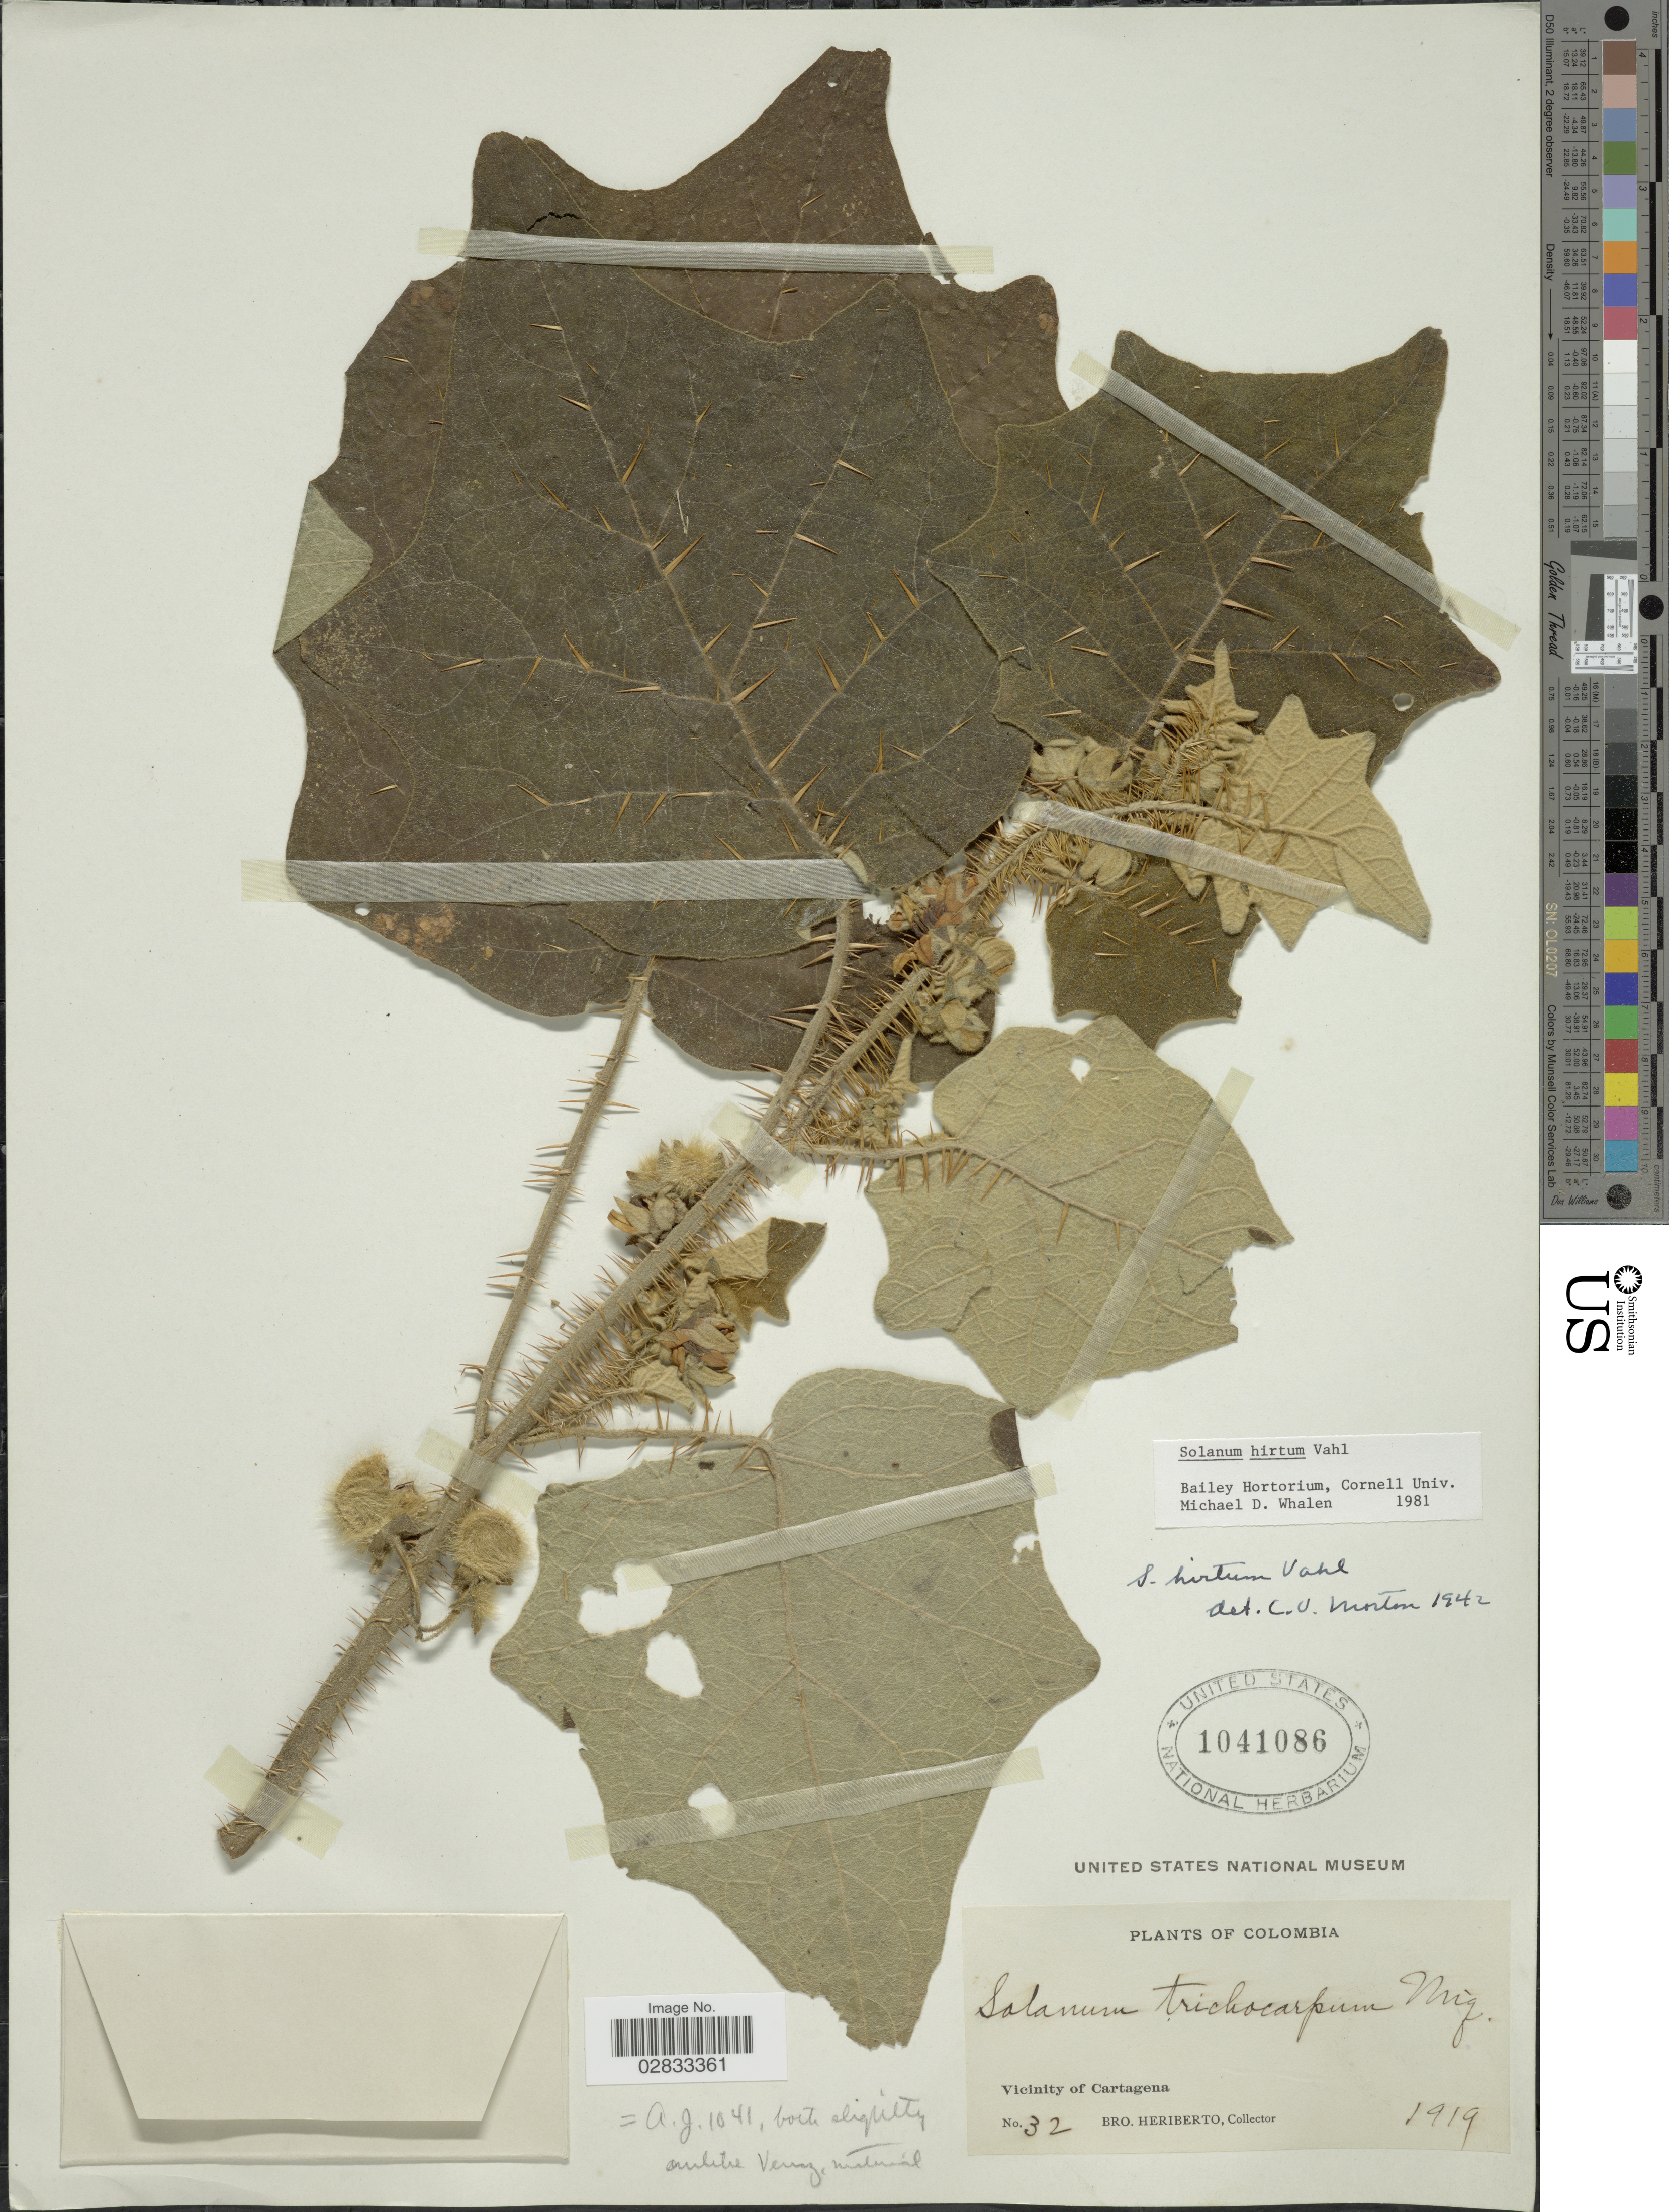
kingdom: Plantae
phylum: Tracheophyta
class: Magnoliopsida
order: Solanales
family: Solanaceae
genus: Solanum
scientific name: Solanum hirtum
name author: Vahl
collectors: B. Heriberto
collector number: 32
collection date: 1919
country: Colombia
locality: Vicinity of Cartagena.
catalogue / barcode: US 1041086